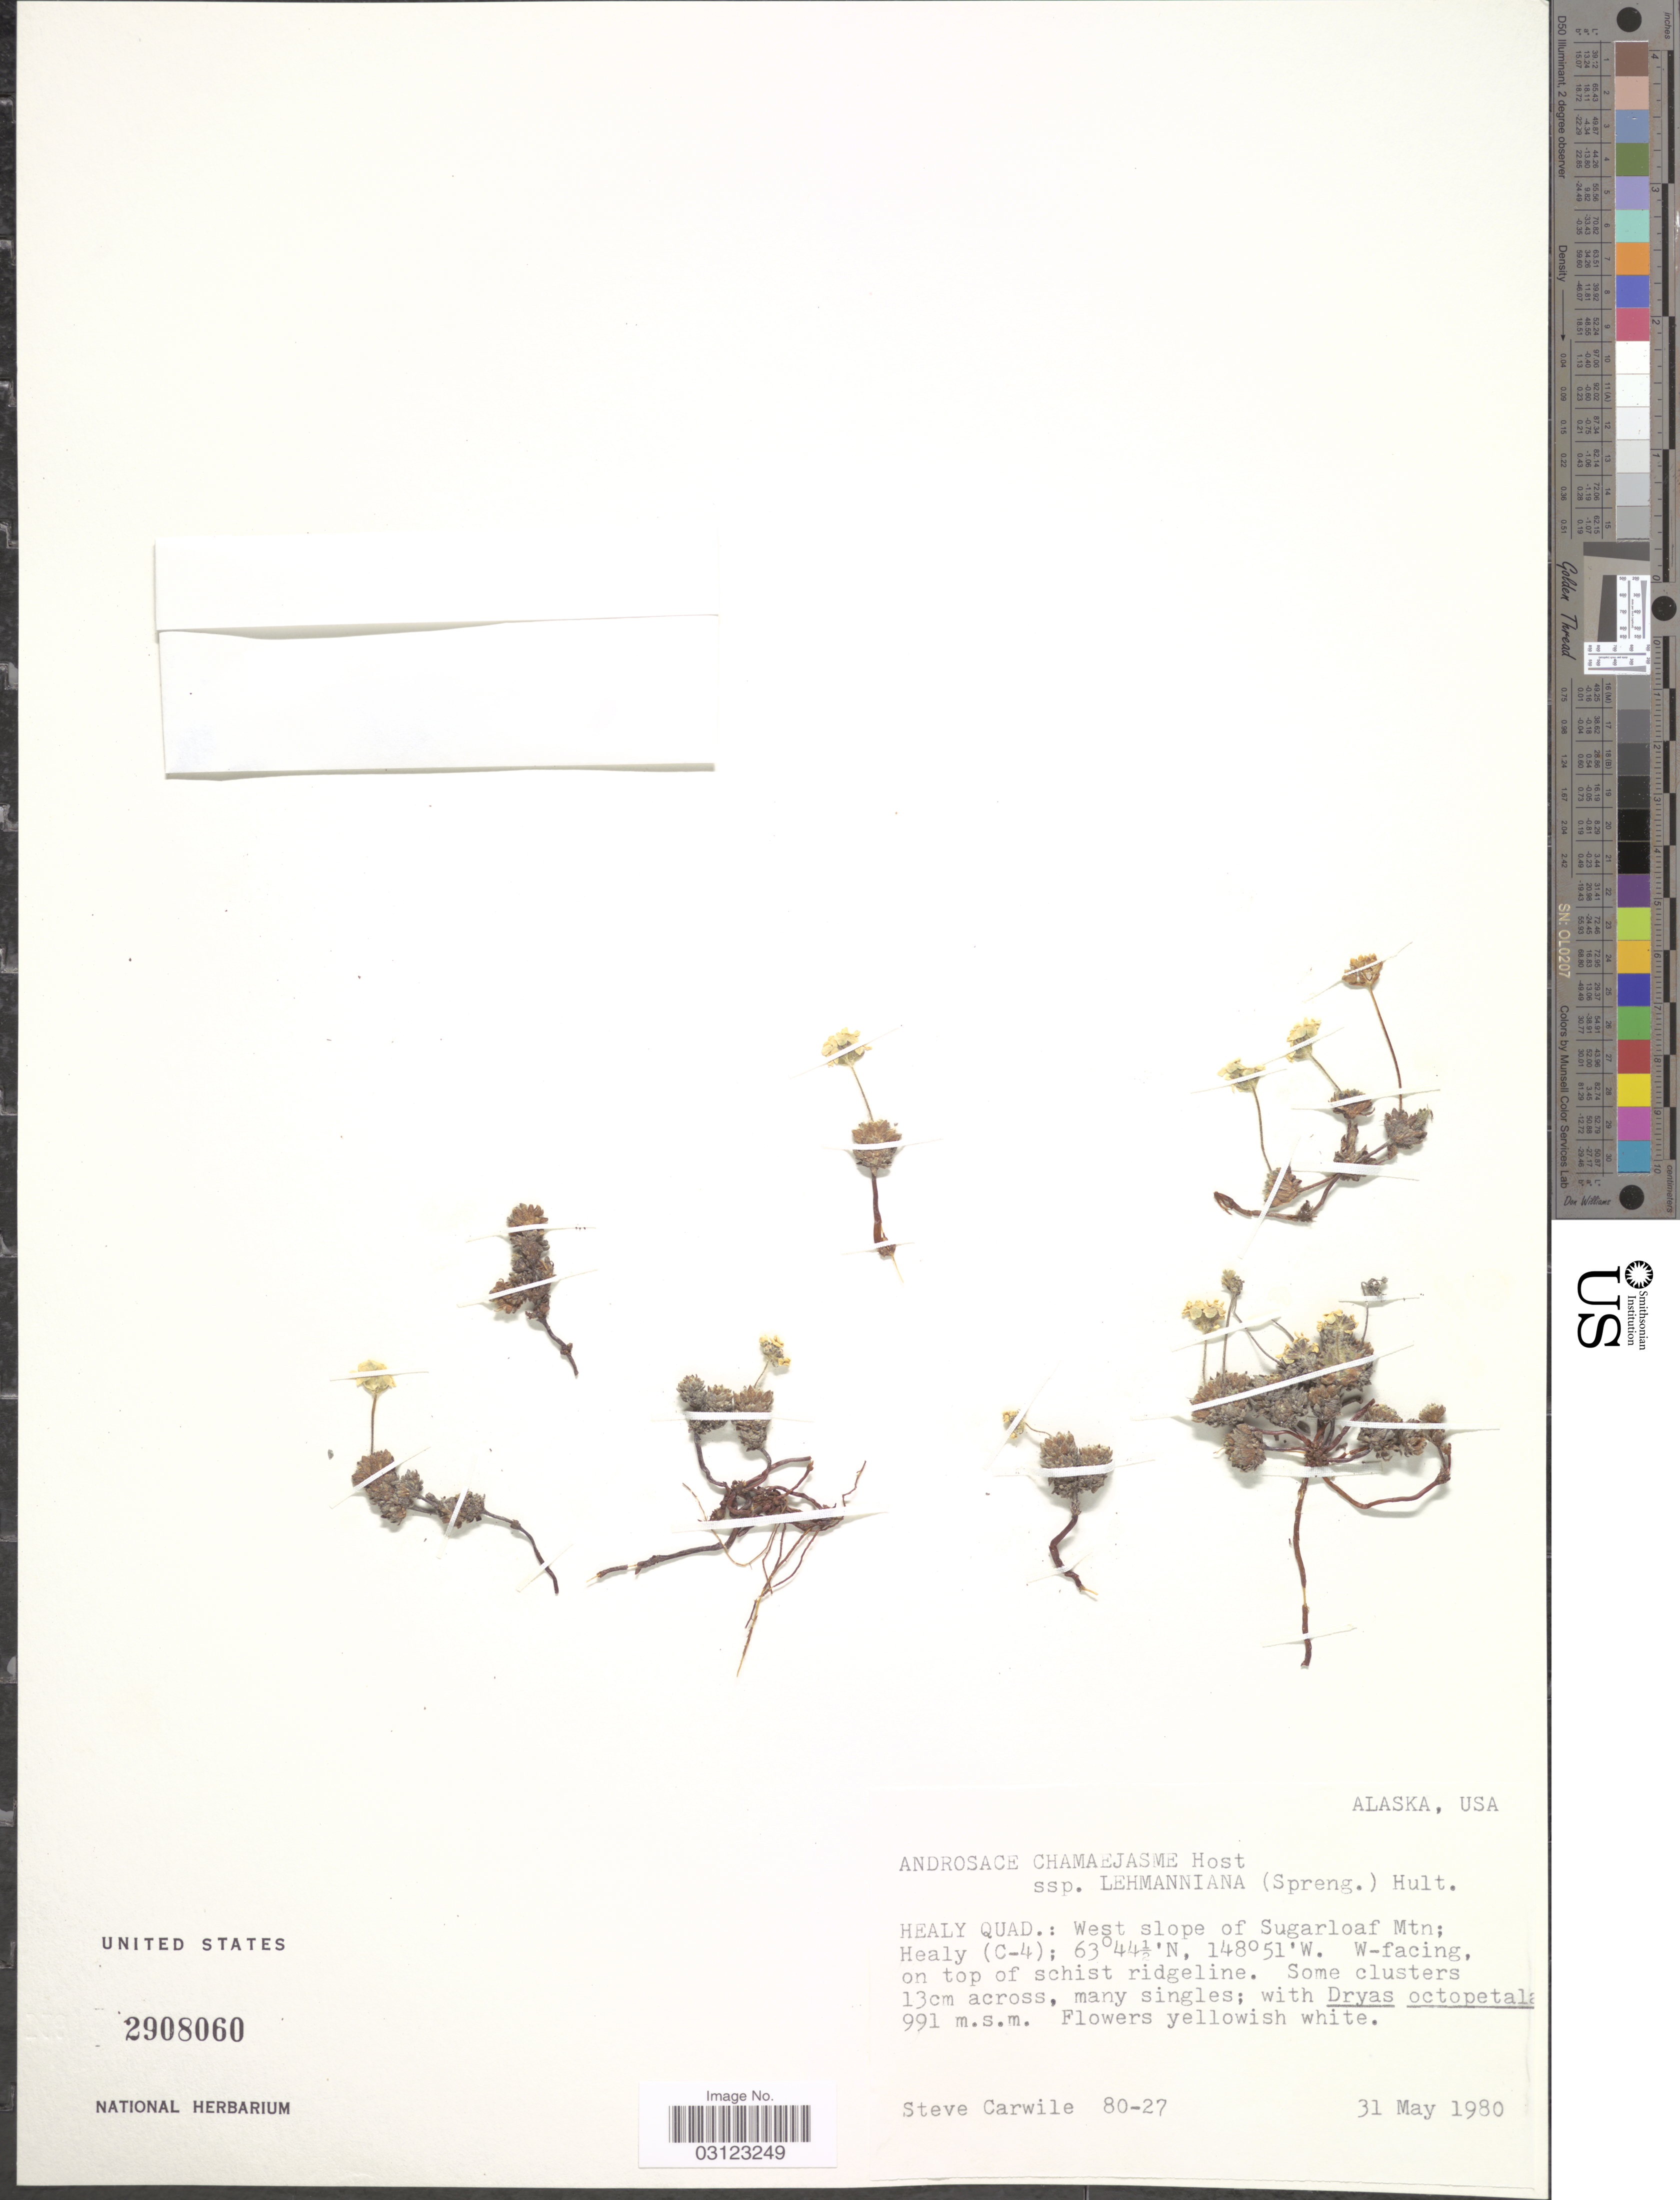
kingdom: Plantae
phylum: Tracheophyta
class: Magnoliopsida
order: Ericales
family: Primulaceae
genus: Androsace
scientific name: Androsace chamaejasme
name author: Wulfen ex Host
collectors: S. Carwile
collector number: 80-27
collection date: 1980-05-31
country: United States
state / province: Alaska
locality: USA. Healy Quad.: West slope of Sugarloaf Mtn., Healy (C-4). W-facing, on top of schist ridgeline.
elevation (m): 991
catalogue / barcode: US 2908060